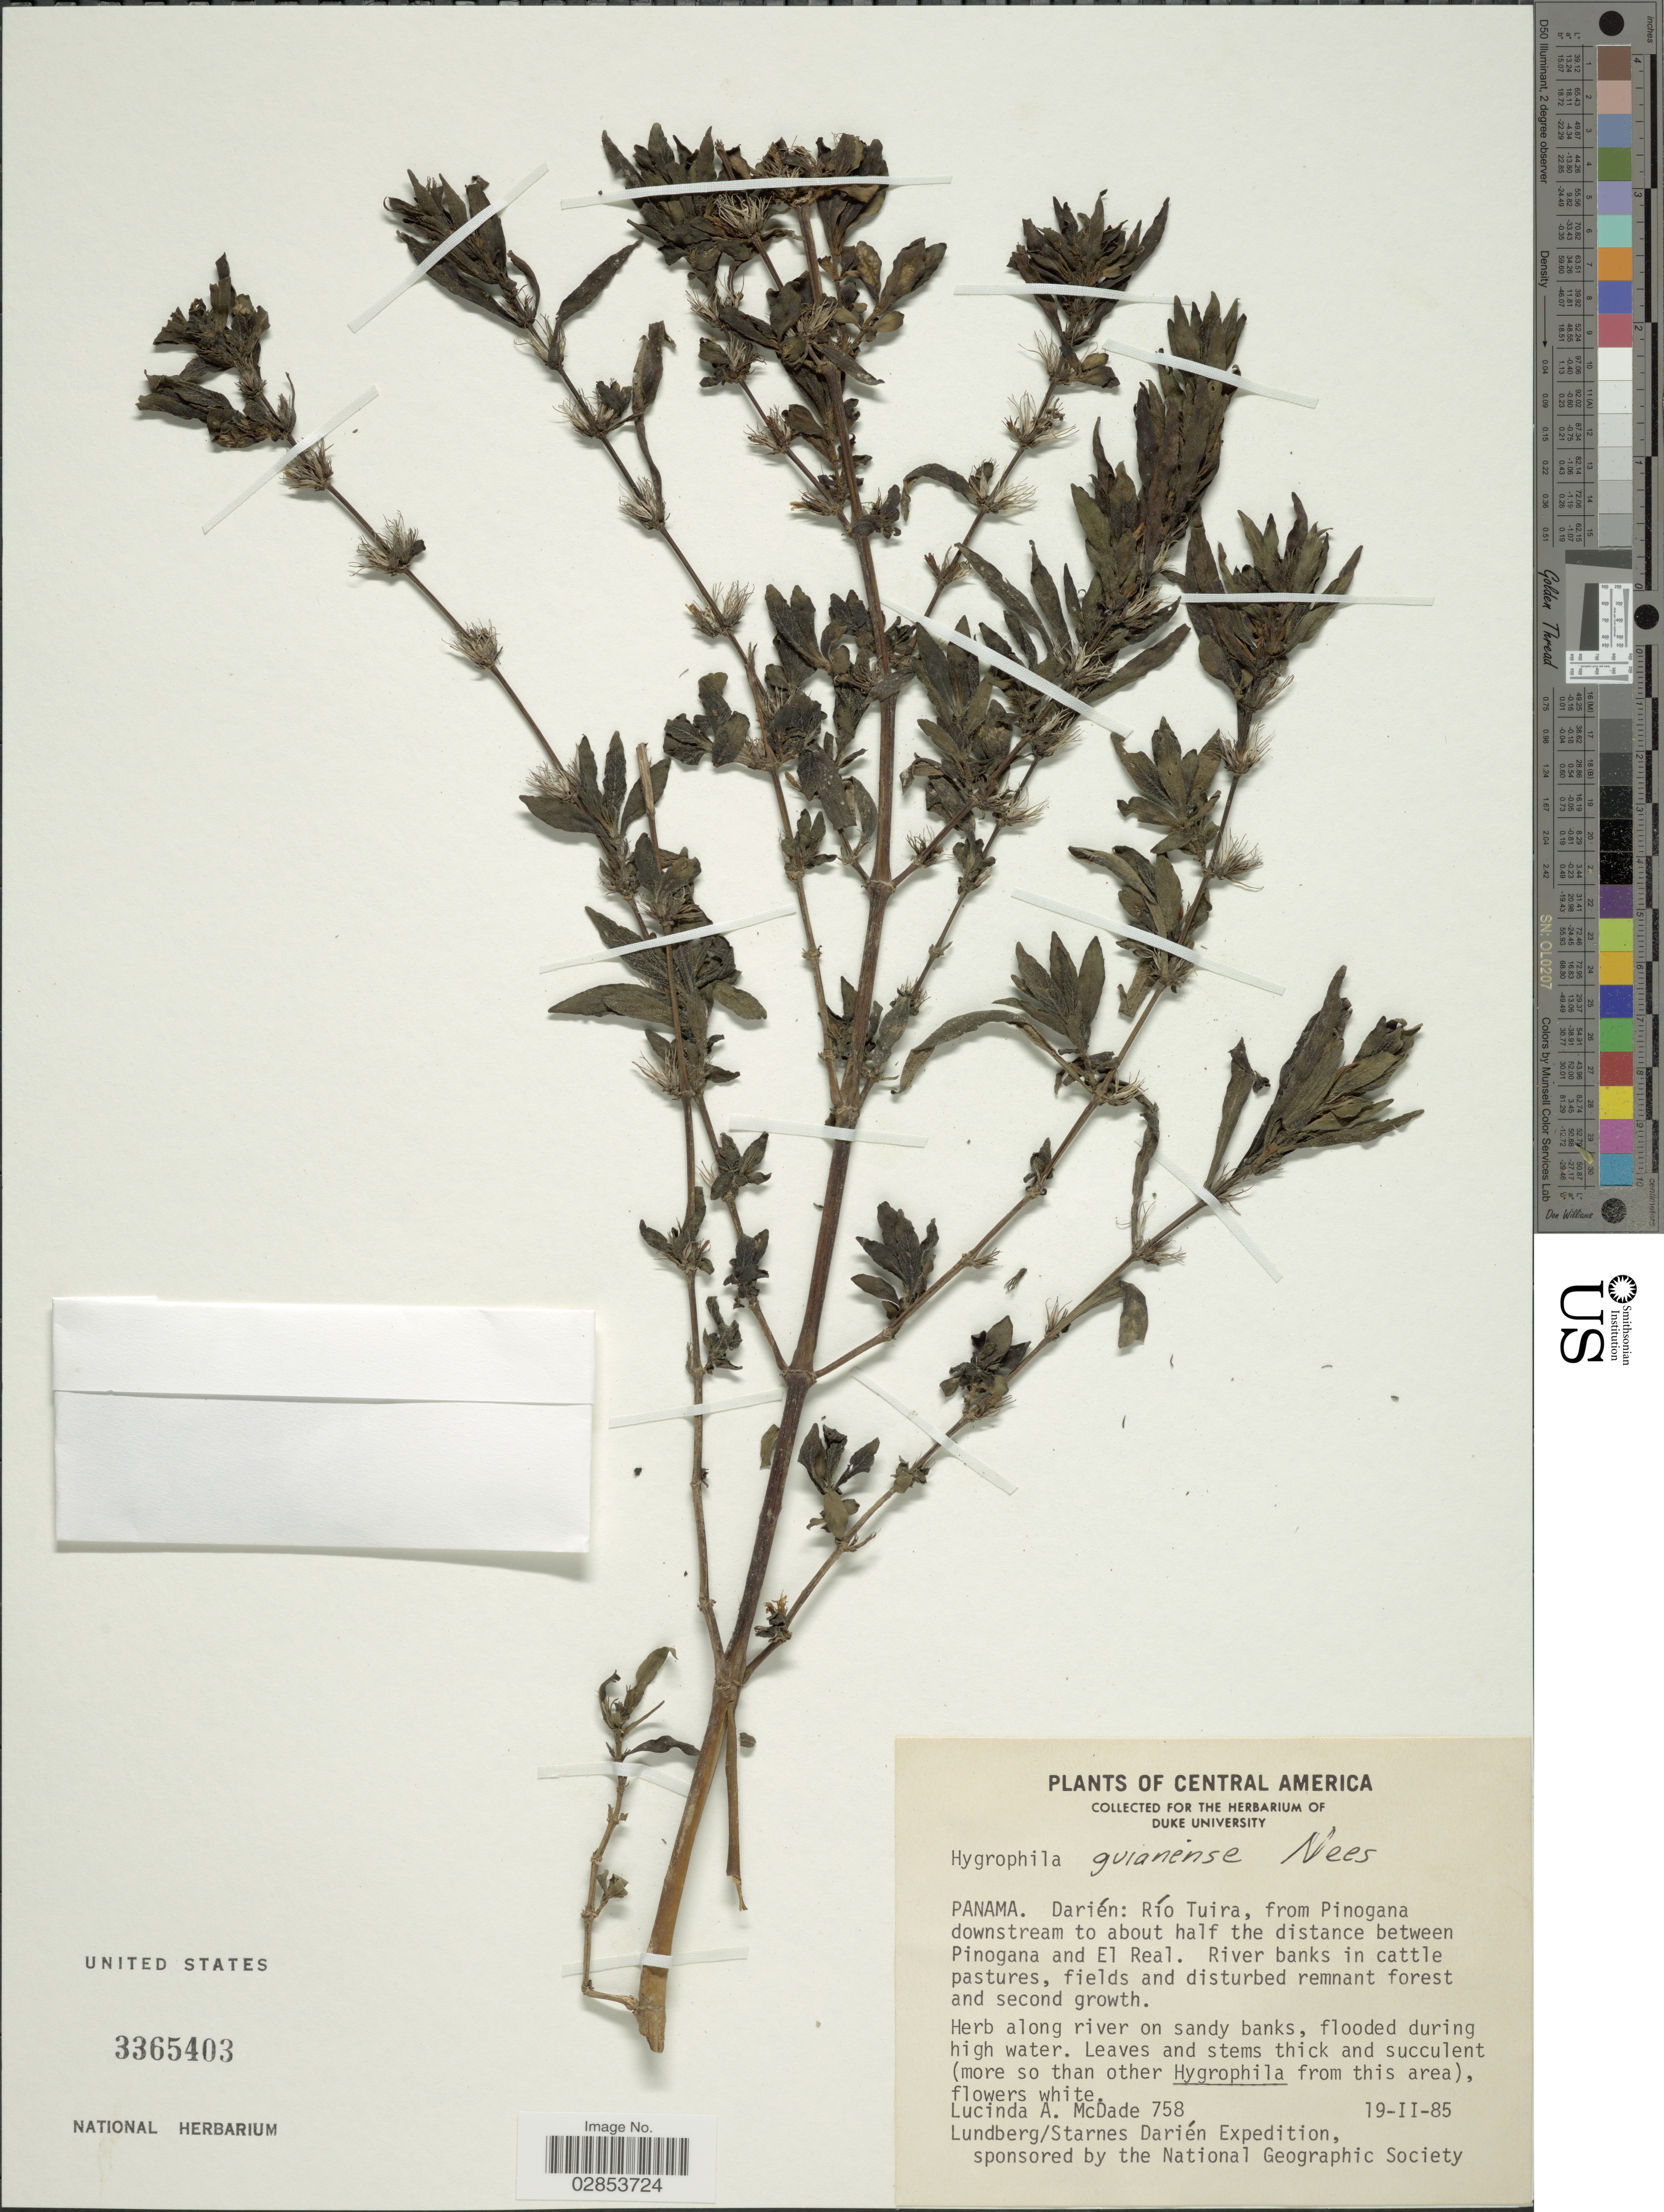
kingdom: Plantae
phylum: Tracheophyta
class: Magnoliopsida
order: Lamiales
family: Acanthaceae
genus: Hygrophila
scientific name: Hygrophila costata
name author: Nees & T. Nees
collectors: L. McDade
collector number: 758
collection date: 1985-02-19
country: Panama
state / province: Darién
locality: Río Tuira, from Pinogana downstream to about half the distance between Pinogana and El Real.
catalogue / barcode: US 3365403